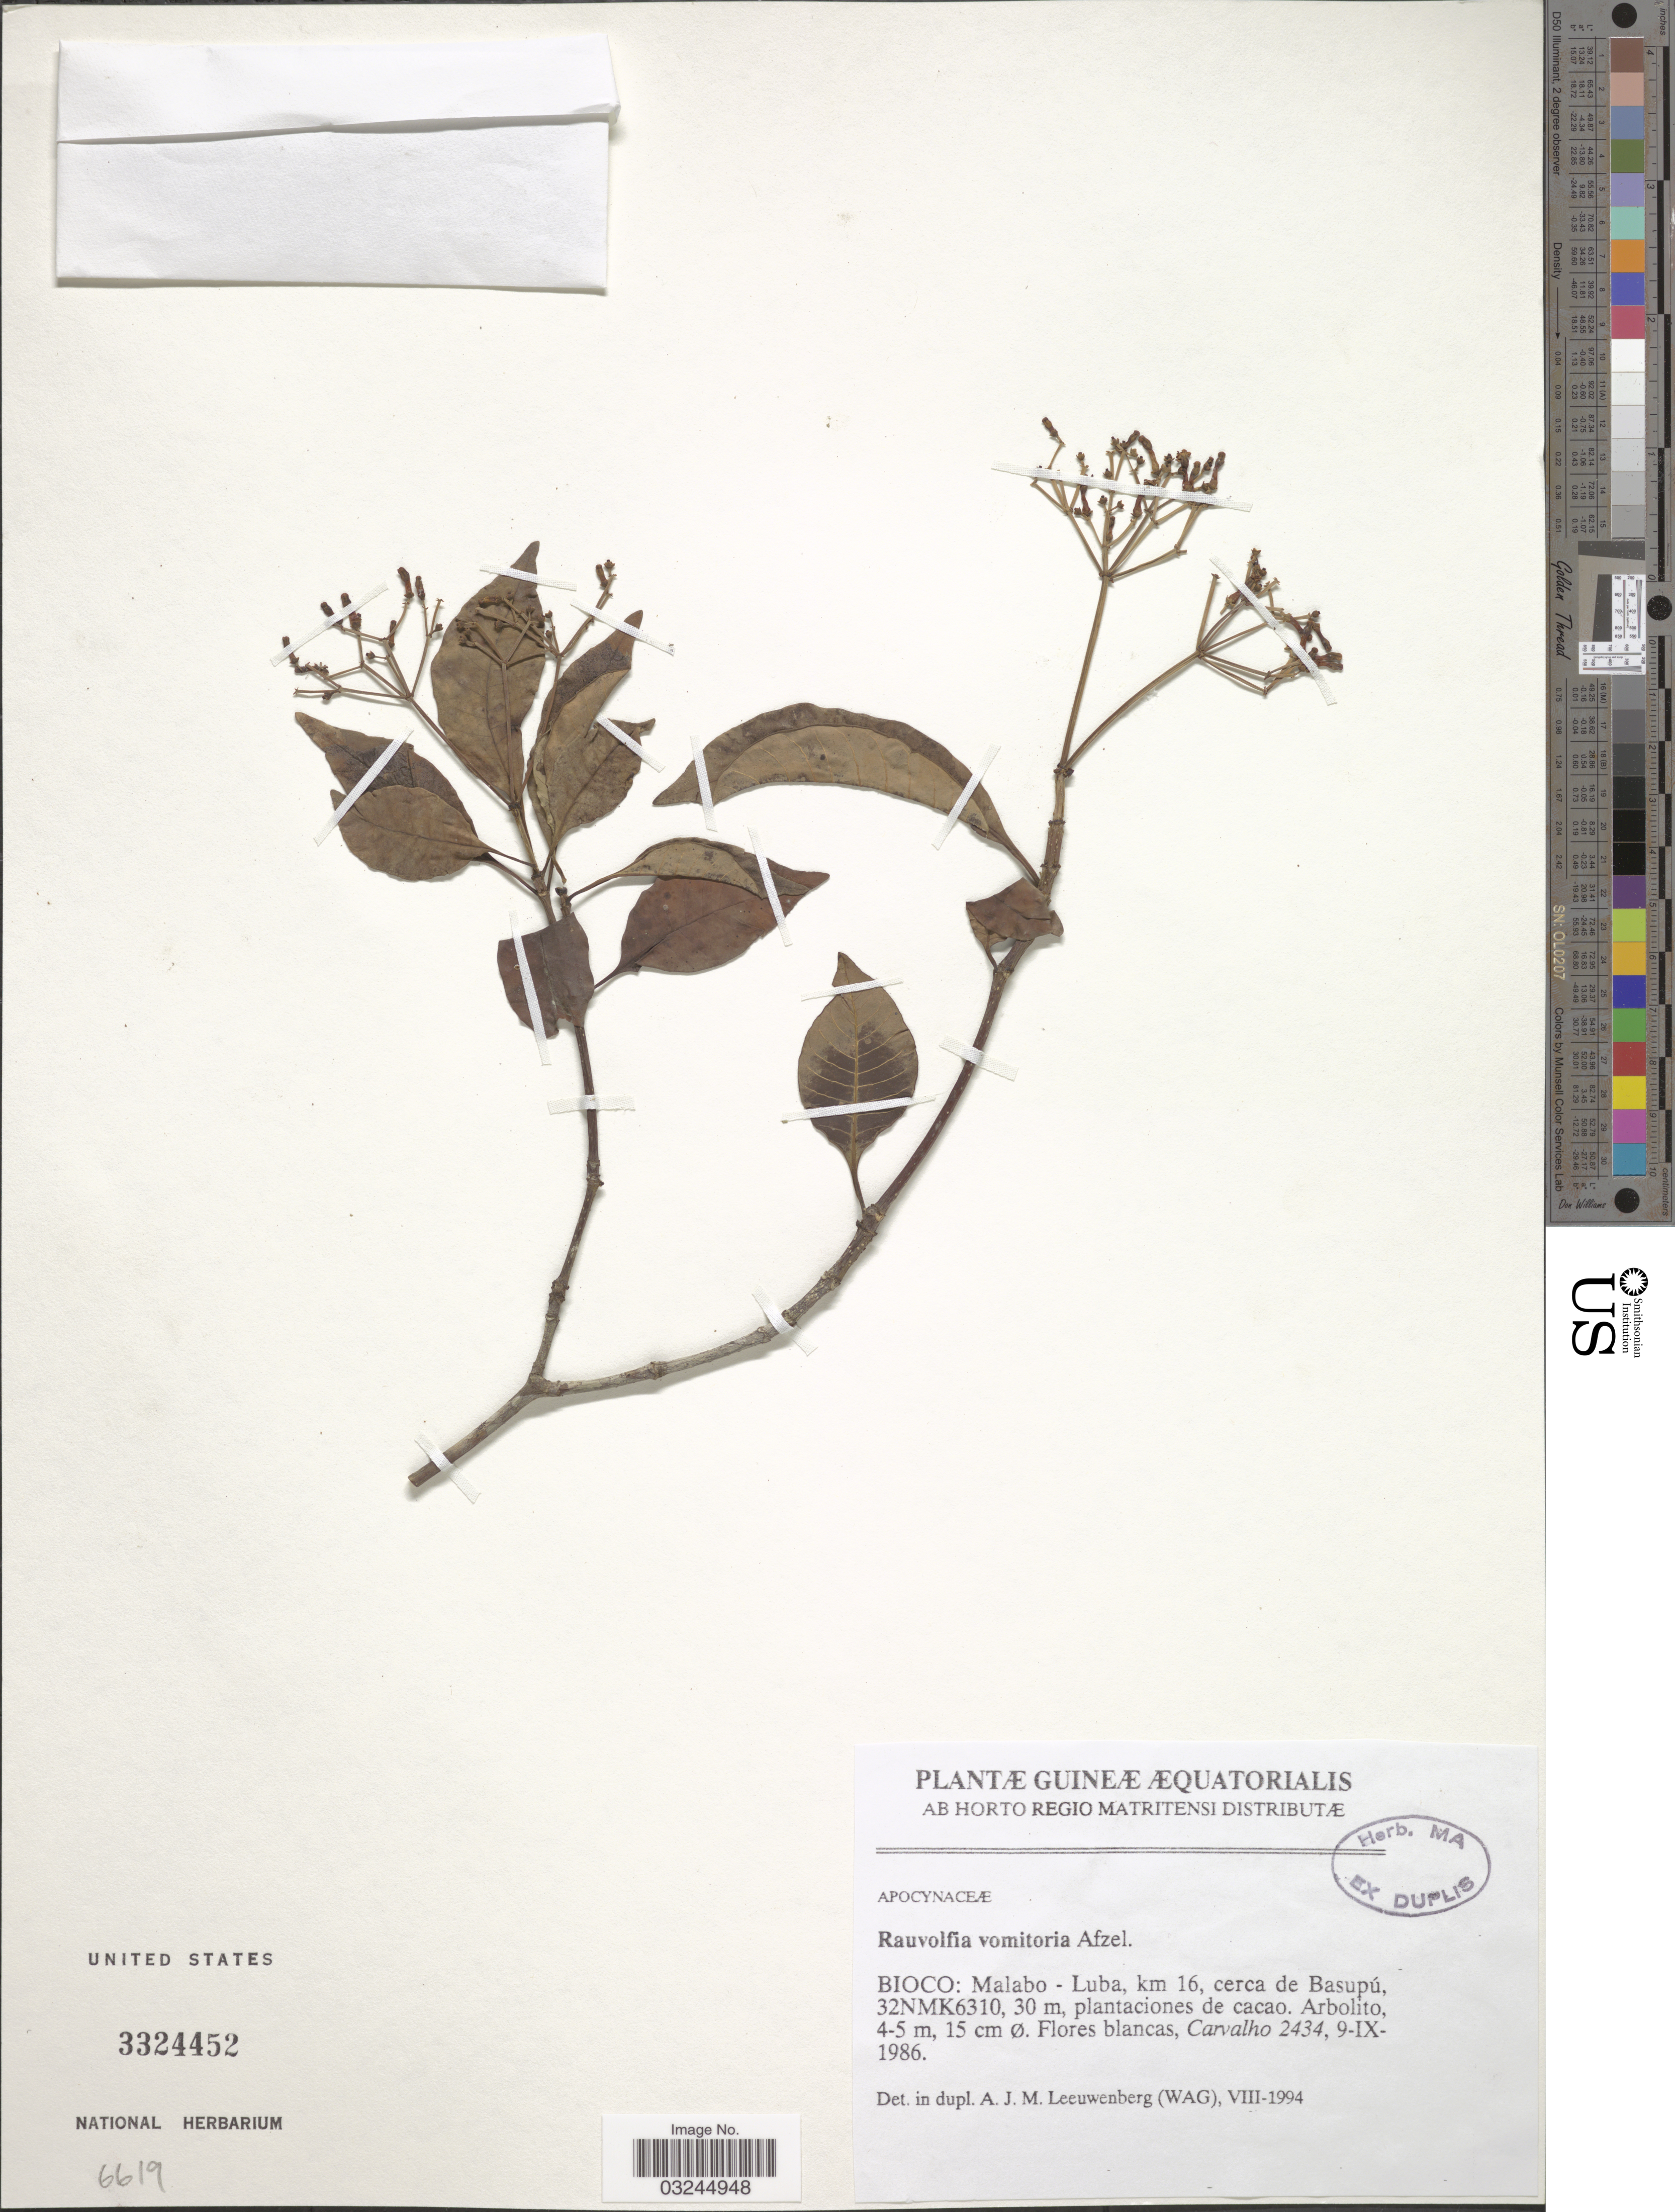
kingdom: Plantae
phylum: Tracheophyta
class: Magnoliopsida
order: Gentianales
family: Apocynaceae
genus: Rauvolfia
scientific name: Rauvolfia vomitoria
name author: Afzel.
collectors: Carvalho, --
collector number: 2434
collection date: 1986-09-09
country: Equatorial Guinea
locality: Bioco: Malabo - Luba, km 16, cerca de Basupú, 32NMK6310.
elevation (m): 30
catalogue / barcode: US 3324452